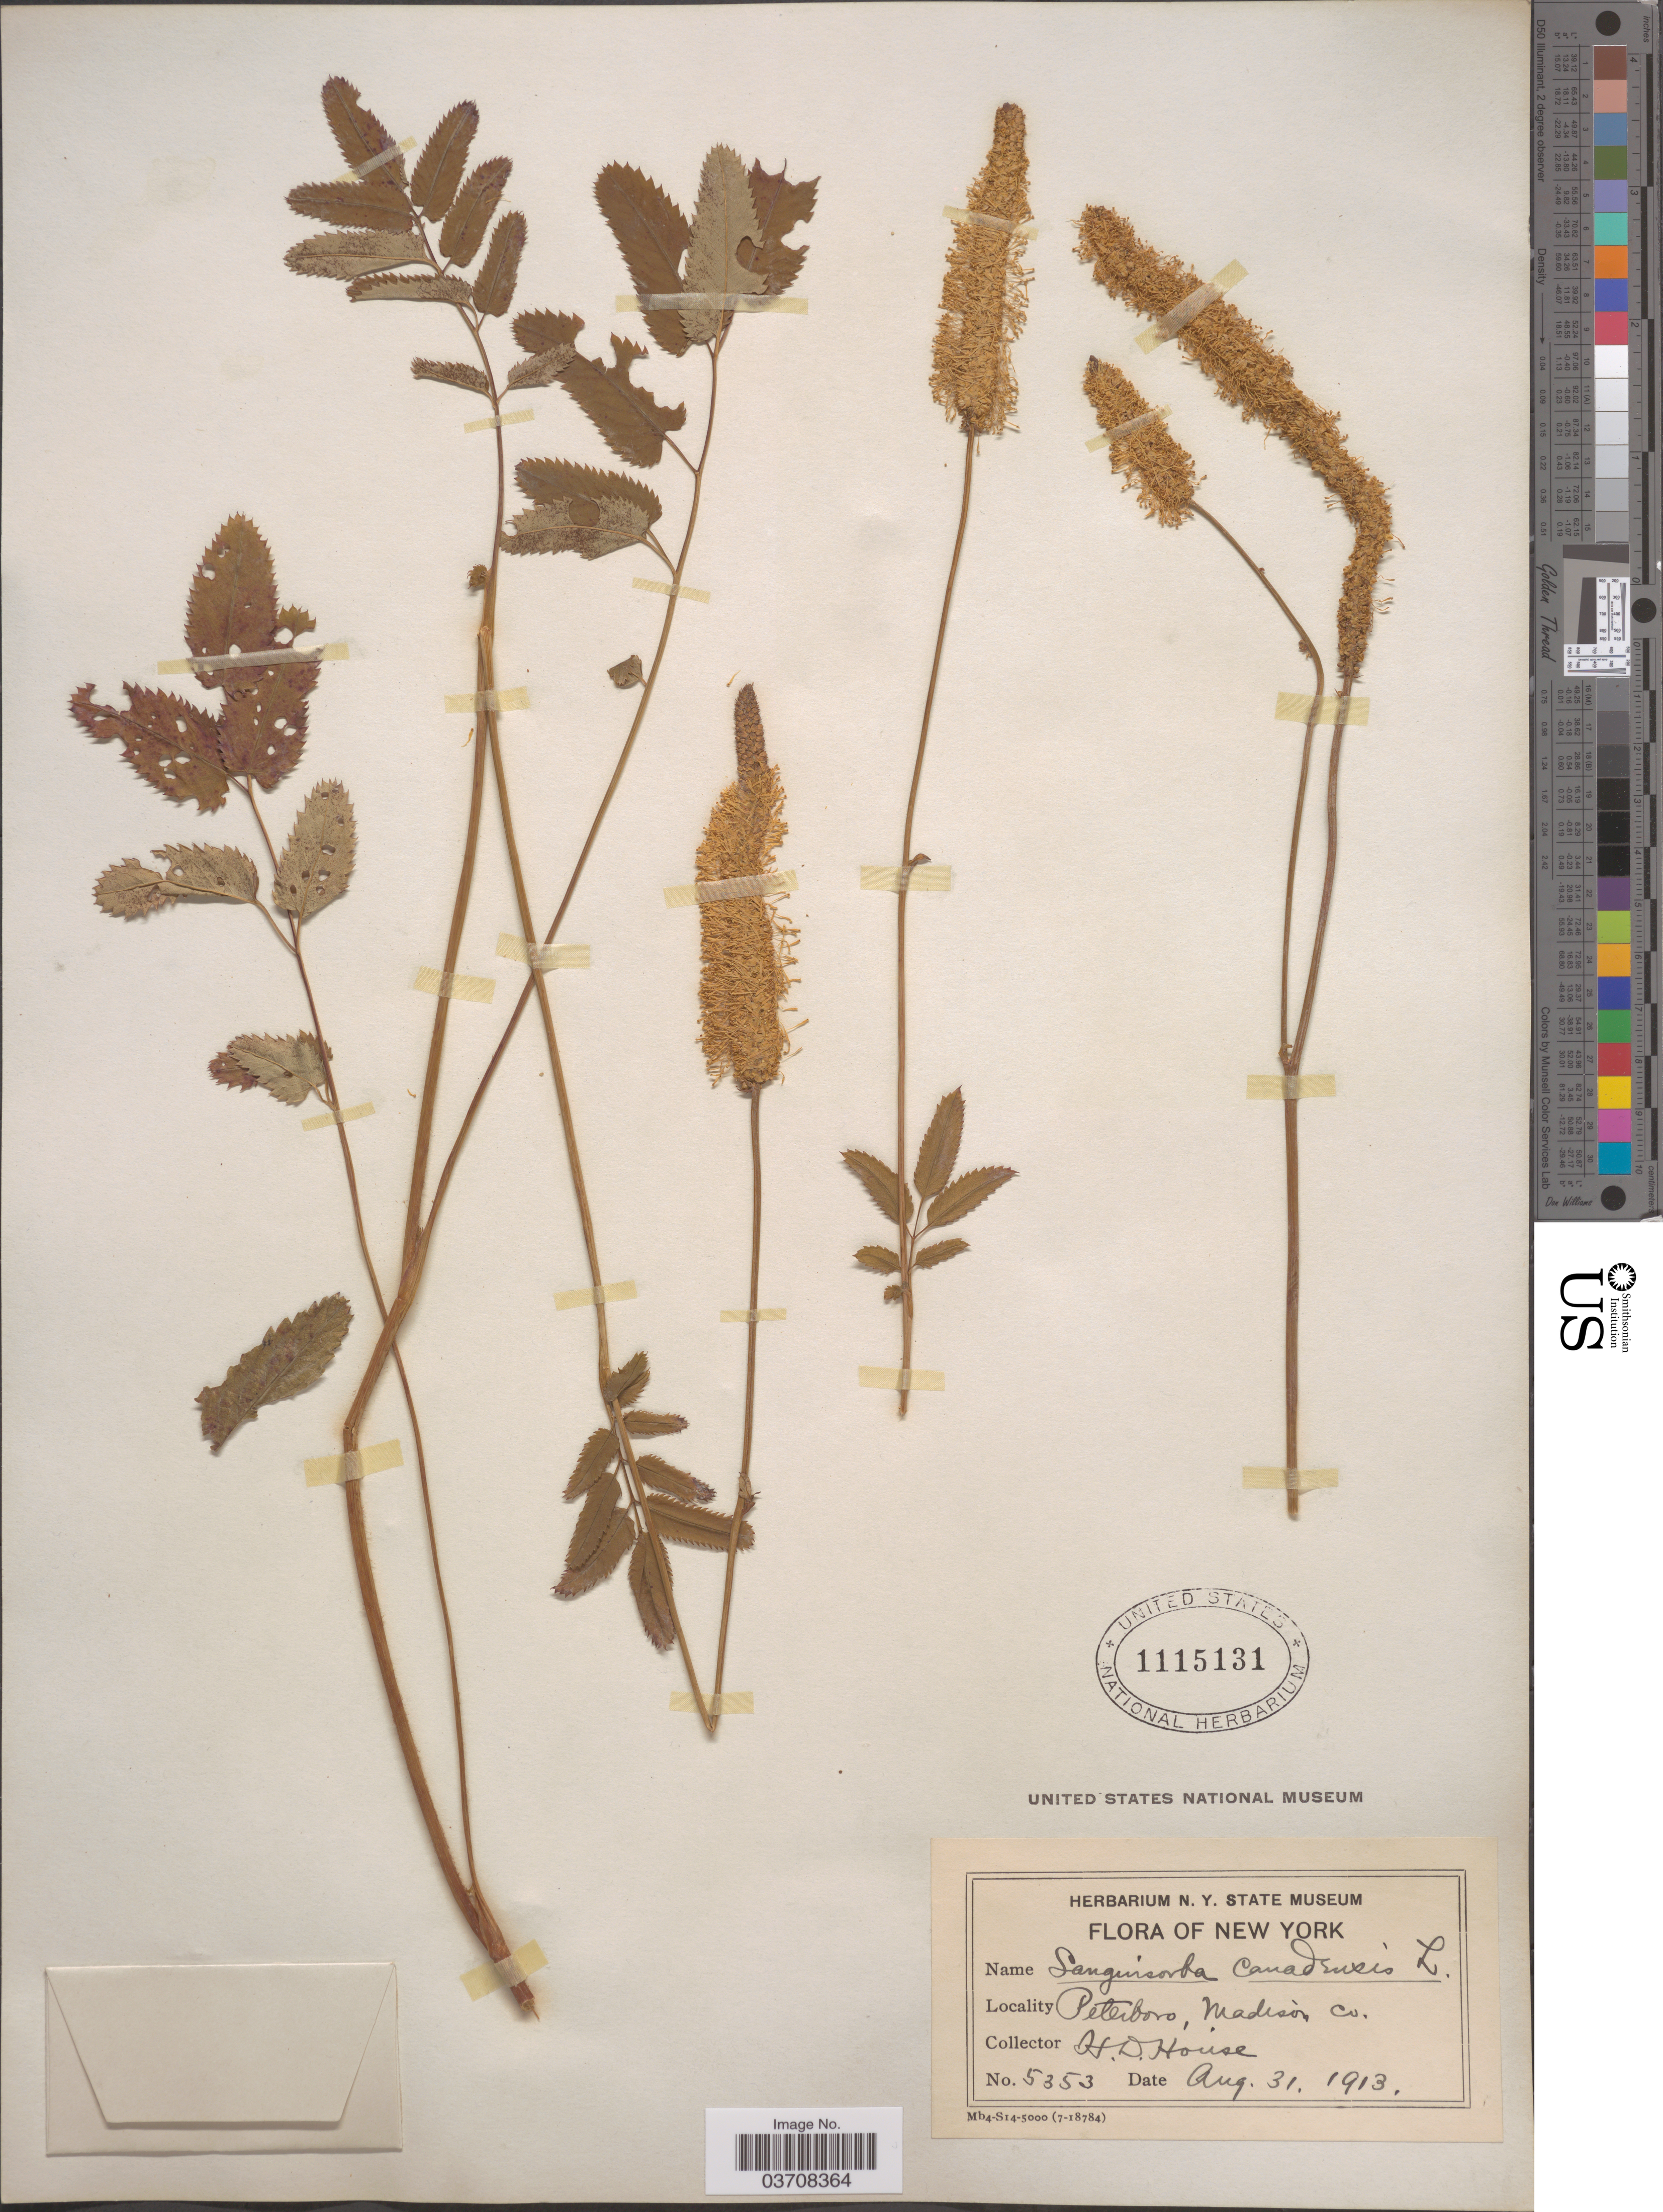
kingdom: Plantae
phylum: Tracheophyta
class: Magnoliopsida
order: Rosales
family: Rosaceae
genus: Sanguisorba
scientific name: Sanguisorba canadensis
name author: L.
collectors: H. D. House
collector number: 5353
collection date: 1913-08-31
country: United States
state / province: New York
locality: Peterboro, Madison Co.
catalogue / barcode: US 1115131